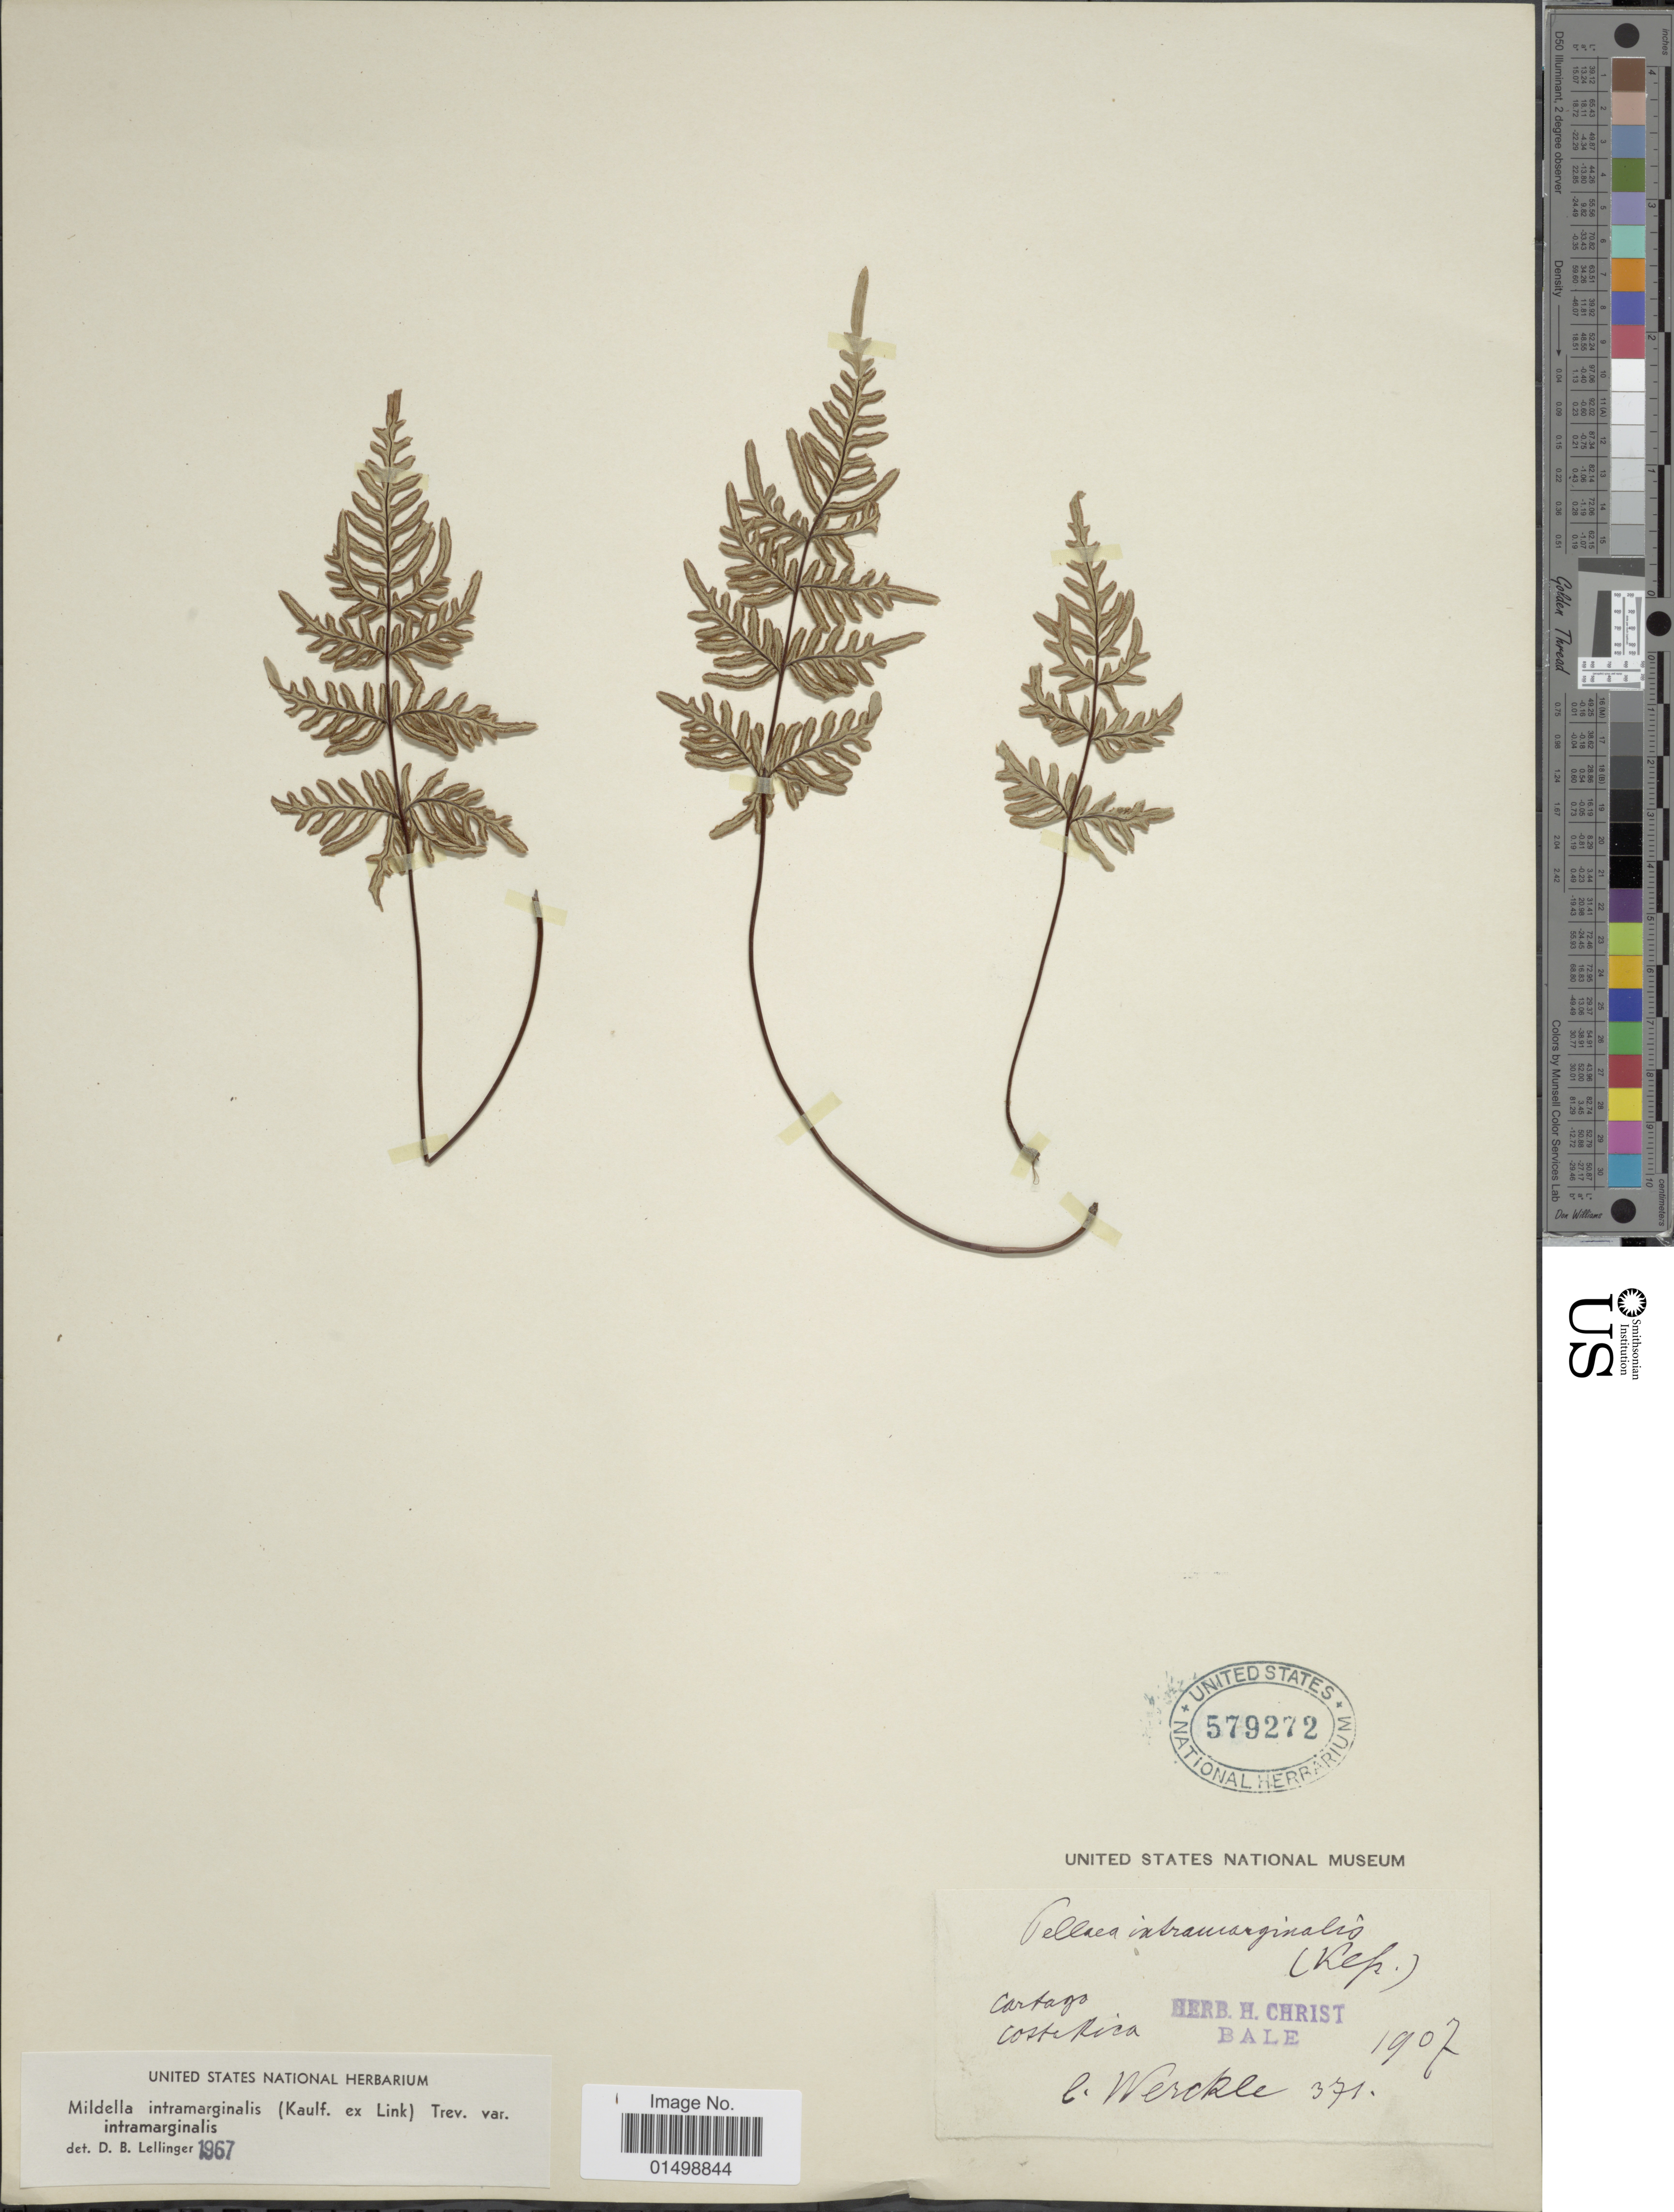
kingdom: Plantae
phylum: Tracheophyta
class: Polypodiopsida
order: Polypodiales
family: Pteridaceae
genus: Cheilanthes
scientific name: Cheilanthes intramarginalis var. intramarginalis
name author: (Kaulf.) Hook.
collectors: C. C Wercklé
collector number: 371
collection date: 1907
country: Costa Rica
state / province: Cartago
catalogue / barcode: US 579272